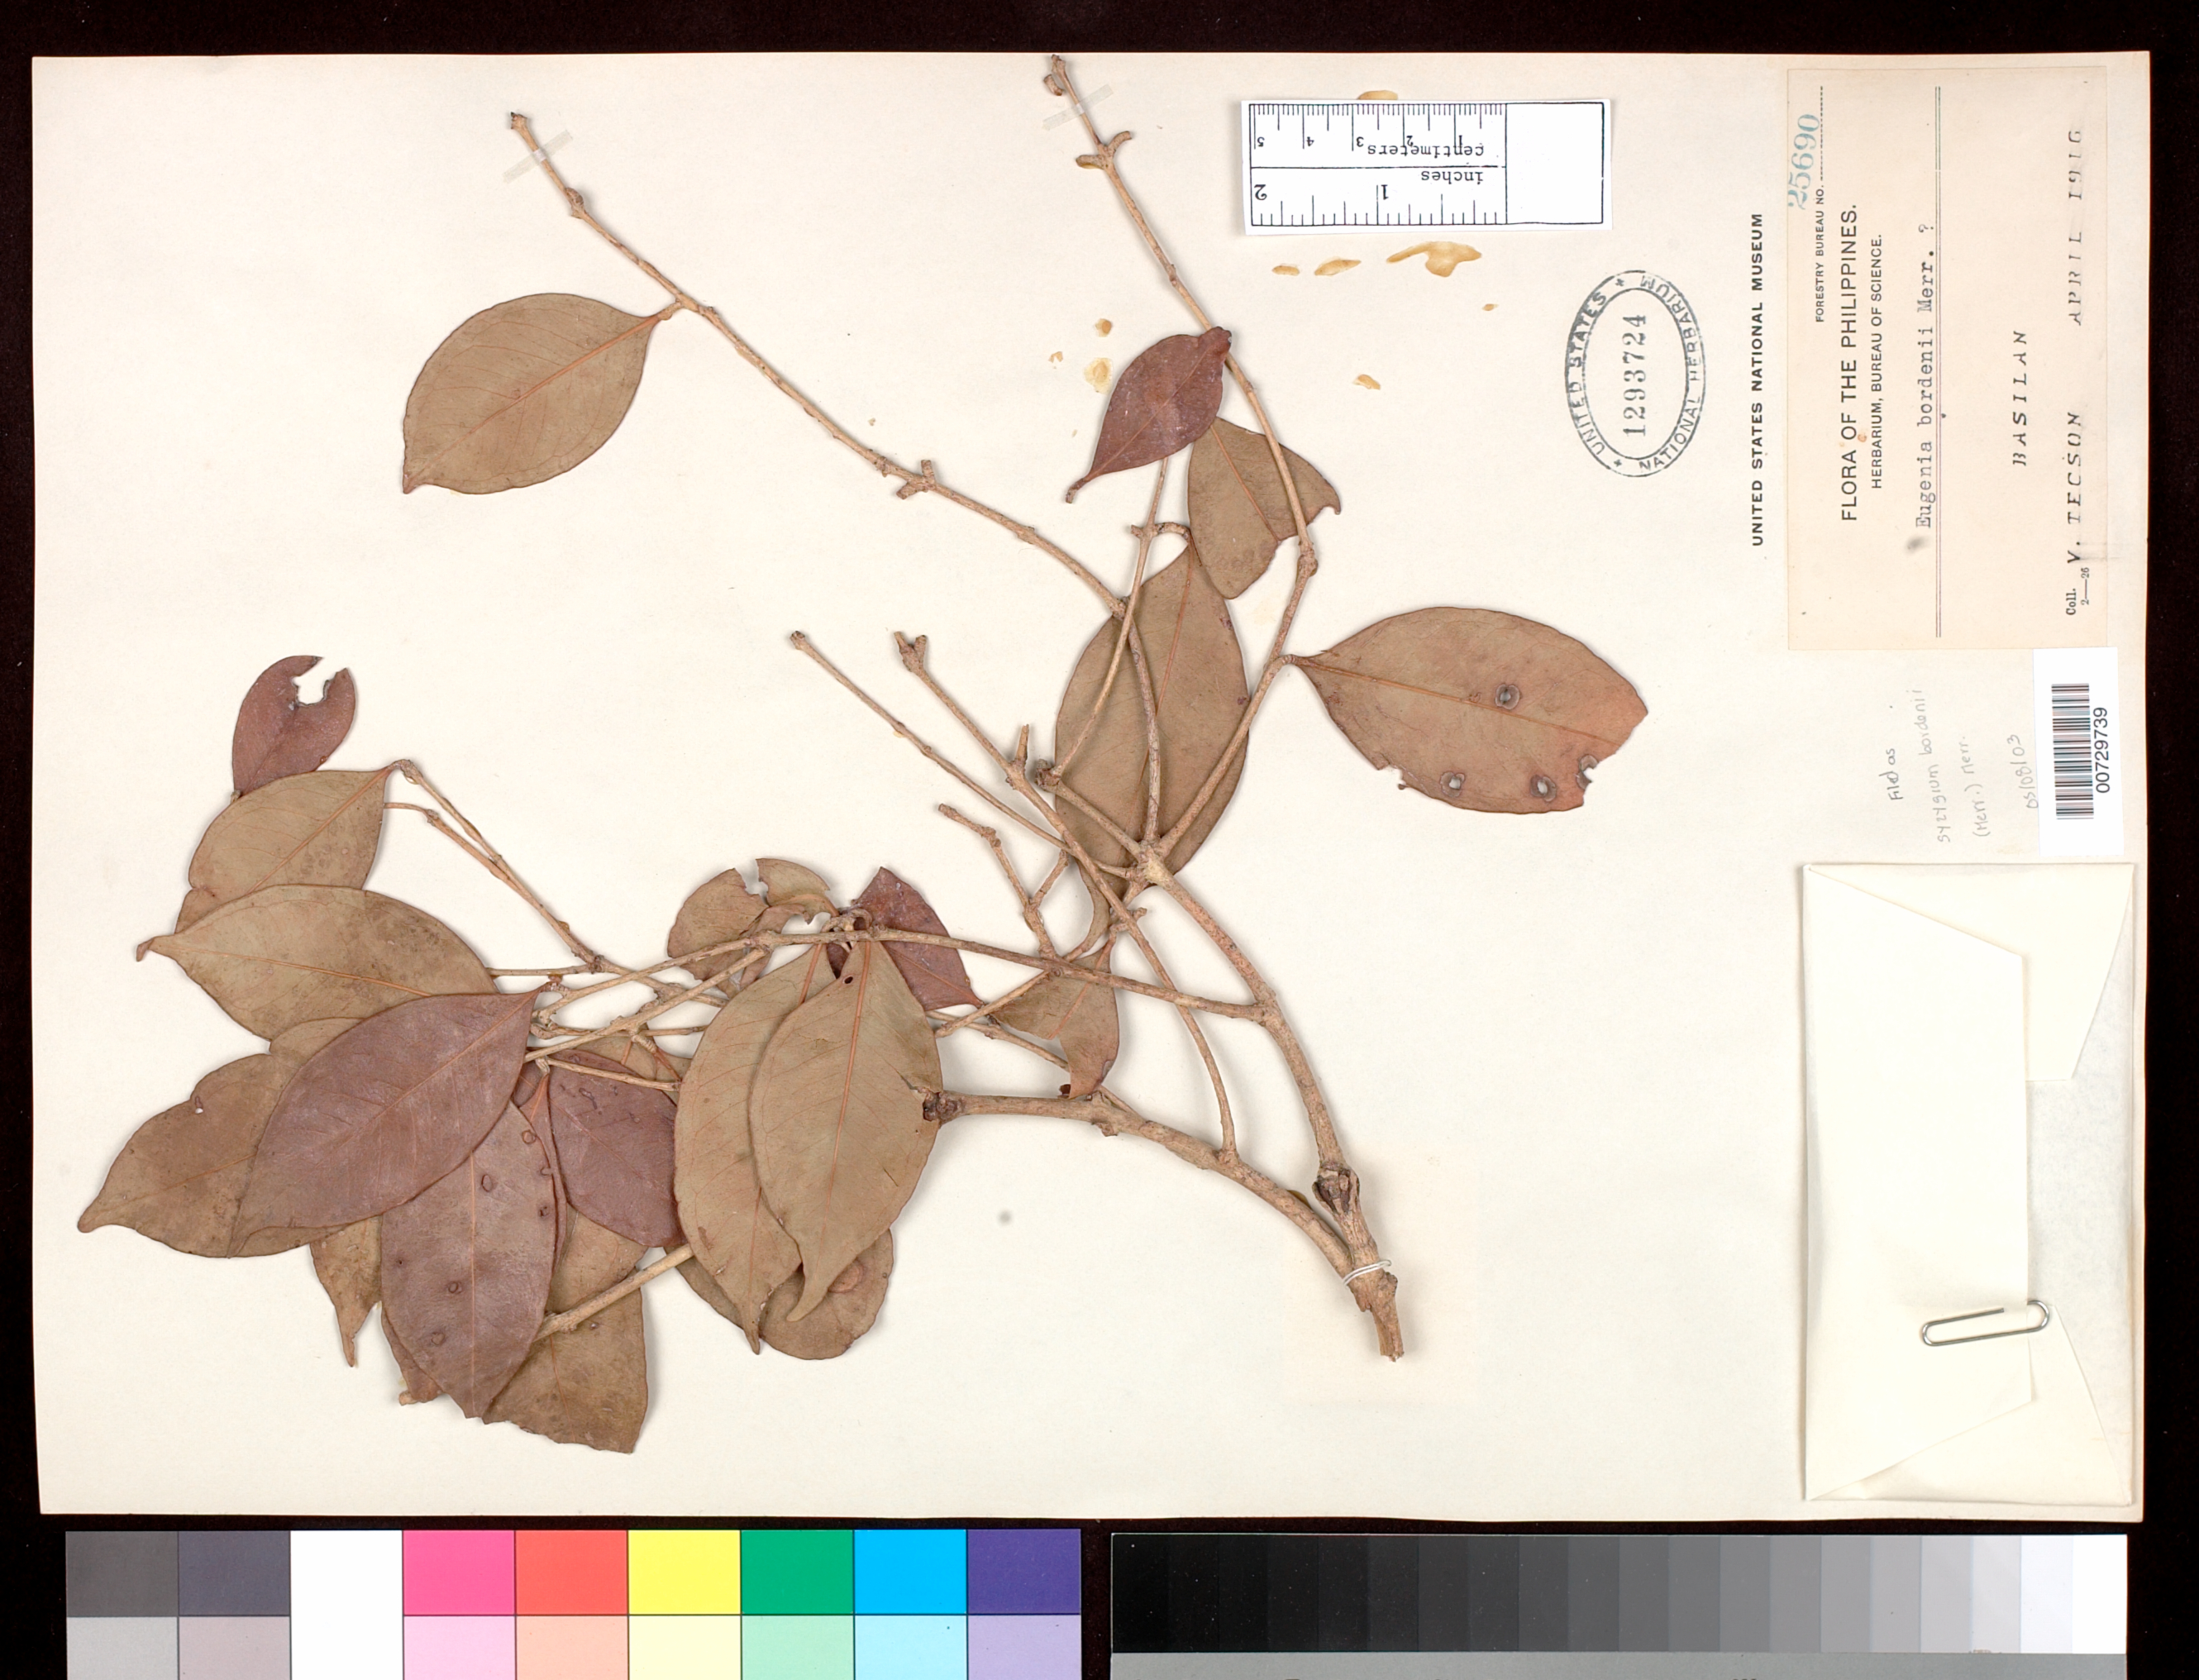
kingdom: Plantae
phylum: Tracheophyta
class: Magnoliopsida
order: Myrtales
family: Myrtaceae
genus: Syzygium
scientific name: Syzygium bordenii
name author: (Merr.) Merr.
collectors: V. Tecson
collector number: For. Bur. 25690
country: Philippines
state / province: Muslim Mindanao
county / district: Basilan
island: Basilan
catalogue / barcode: US 1293724